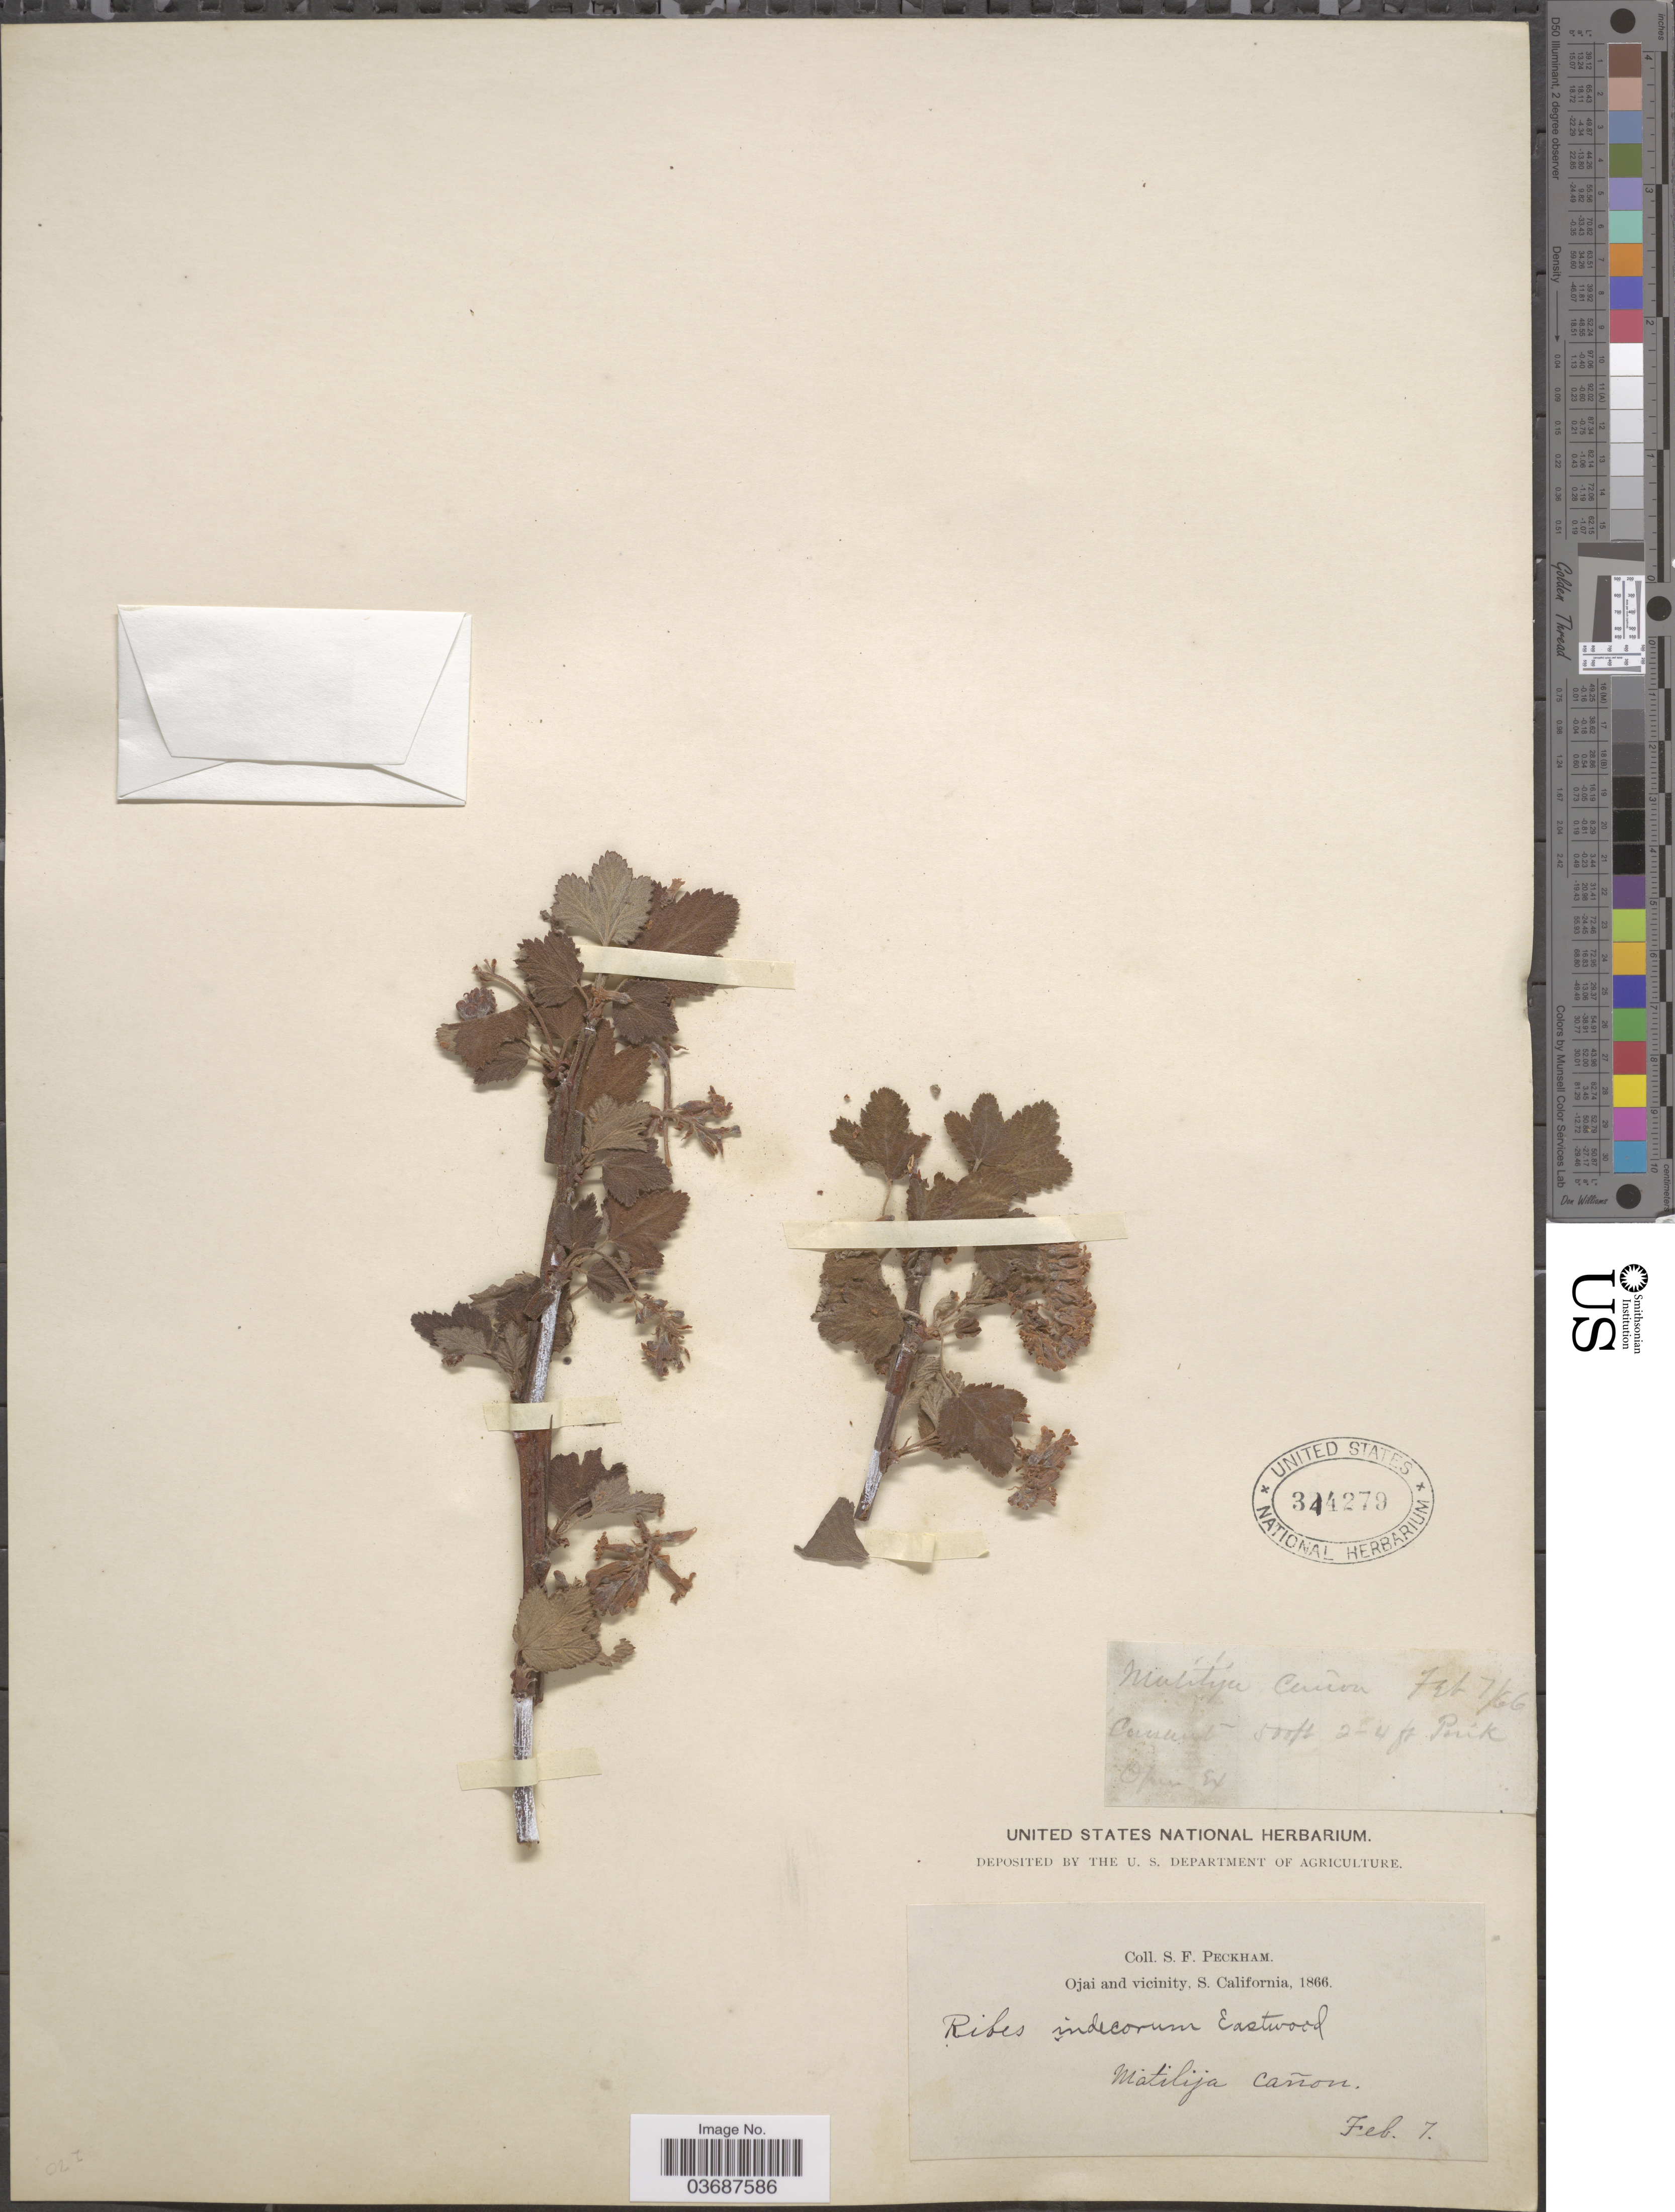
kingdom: Plantae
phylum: Tracheophyta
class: Magnoliopsida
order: Saxifragales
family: Grossulariaceae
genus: Ribes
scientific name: Ribes indecorum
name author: Eastw.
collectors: S. Peckham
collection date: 1866-02-07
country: United States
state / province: California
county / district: Ventura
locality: Ojai and vicinity, S. California. Matilija Cañon.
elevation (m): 152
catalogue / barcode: US 344279